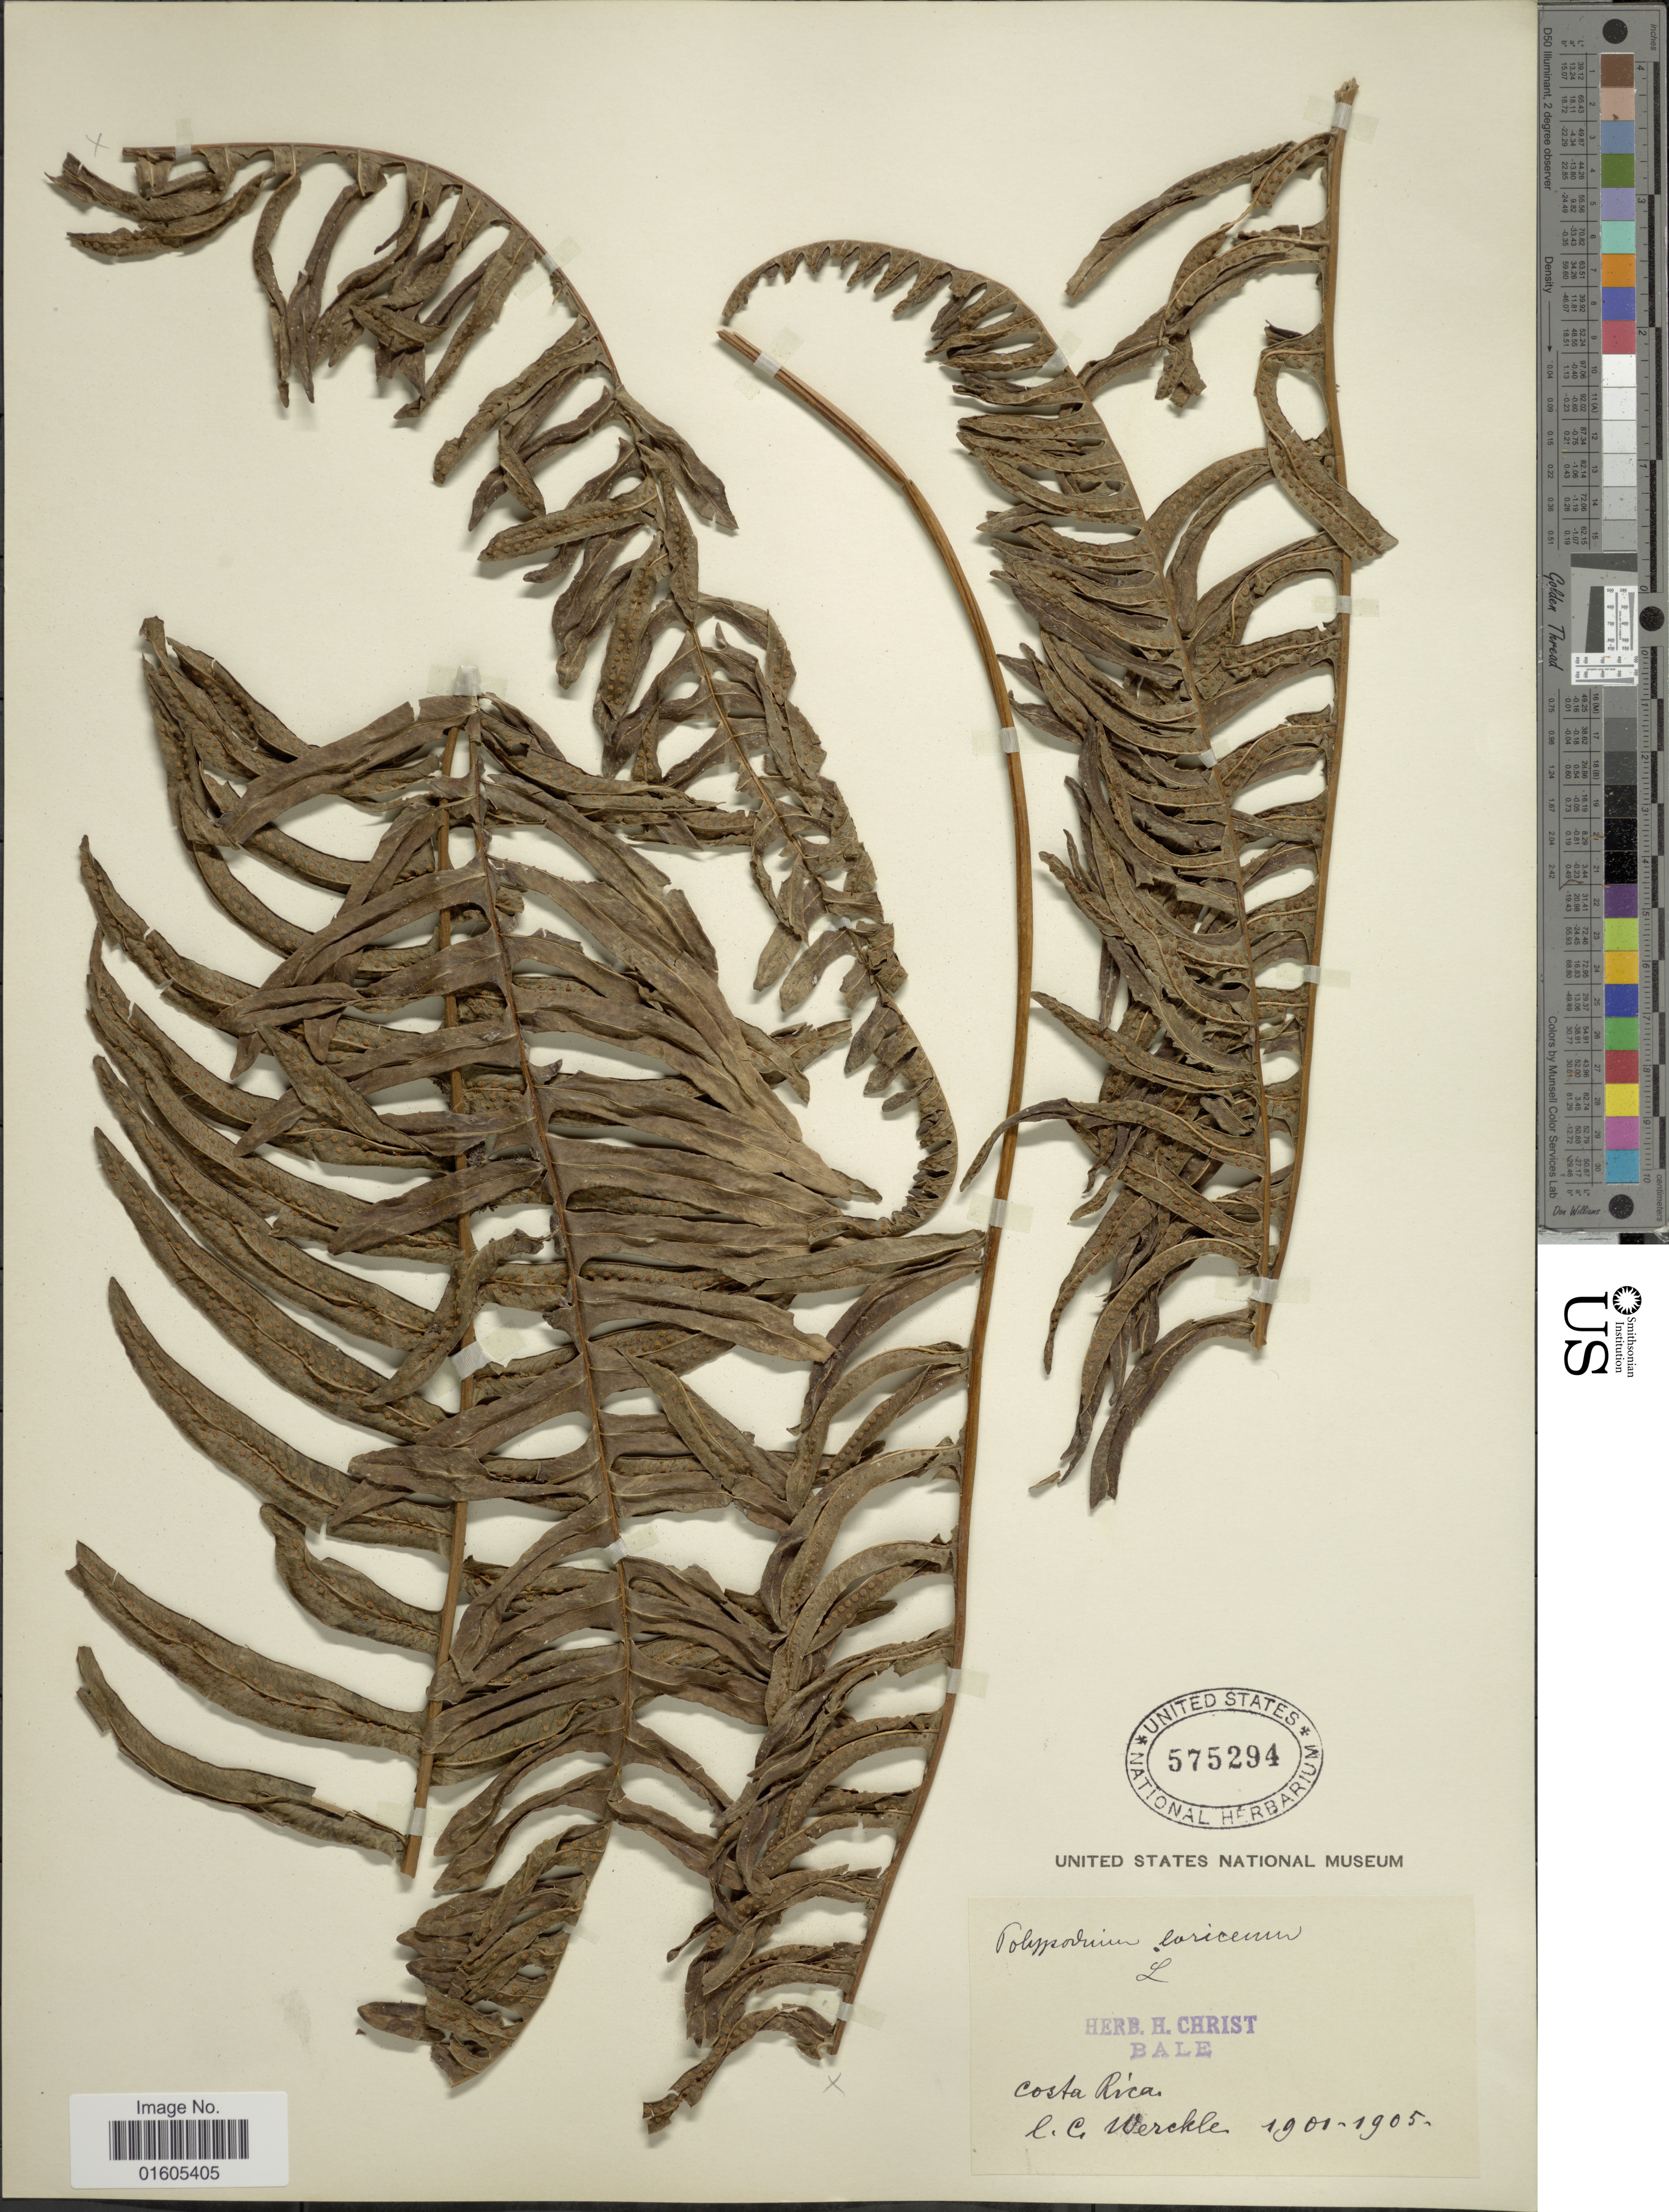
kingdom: Plantae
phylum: Tracheophyta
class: Polypodiopsida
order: Polypodiales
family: Polypodiaceae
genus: Serpocaulon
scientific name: Serpocaulon maritimum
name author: (Hieron.) A.R. Sm.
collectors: C. Wercklé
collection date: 1901/1905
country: Costa Rica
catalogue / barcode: US 575294